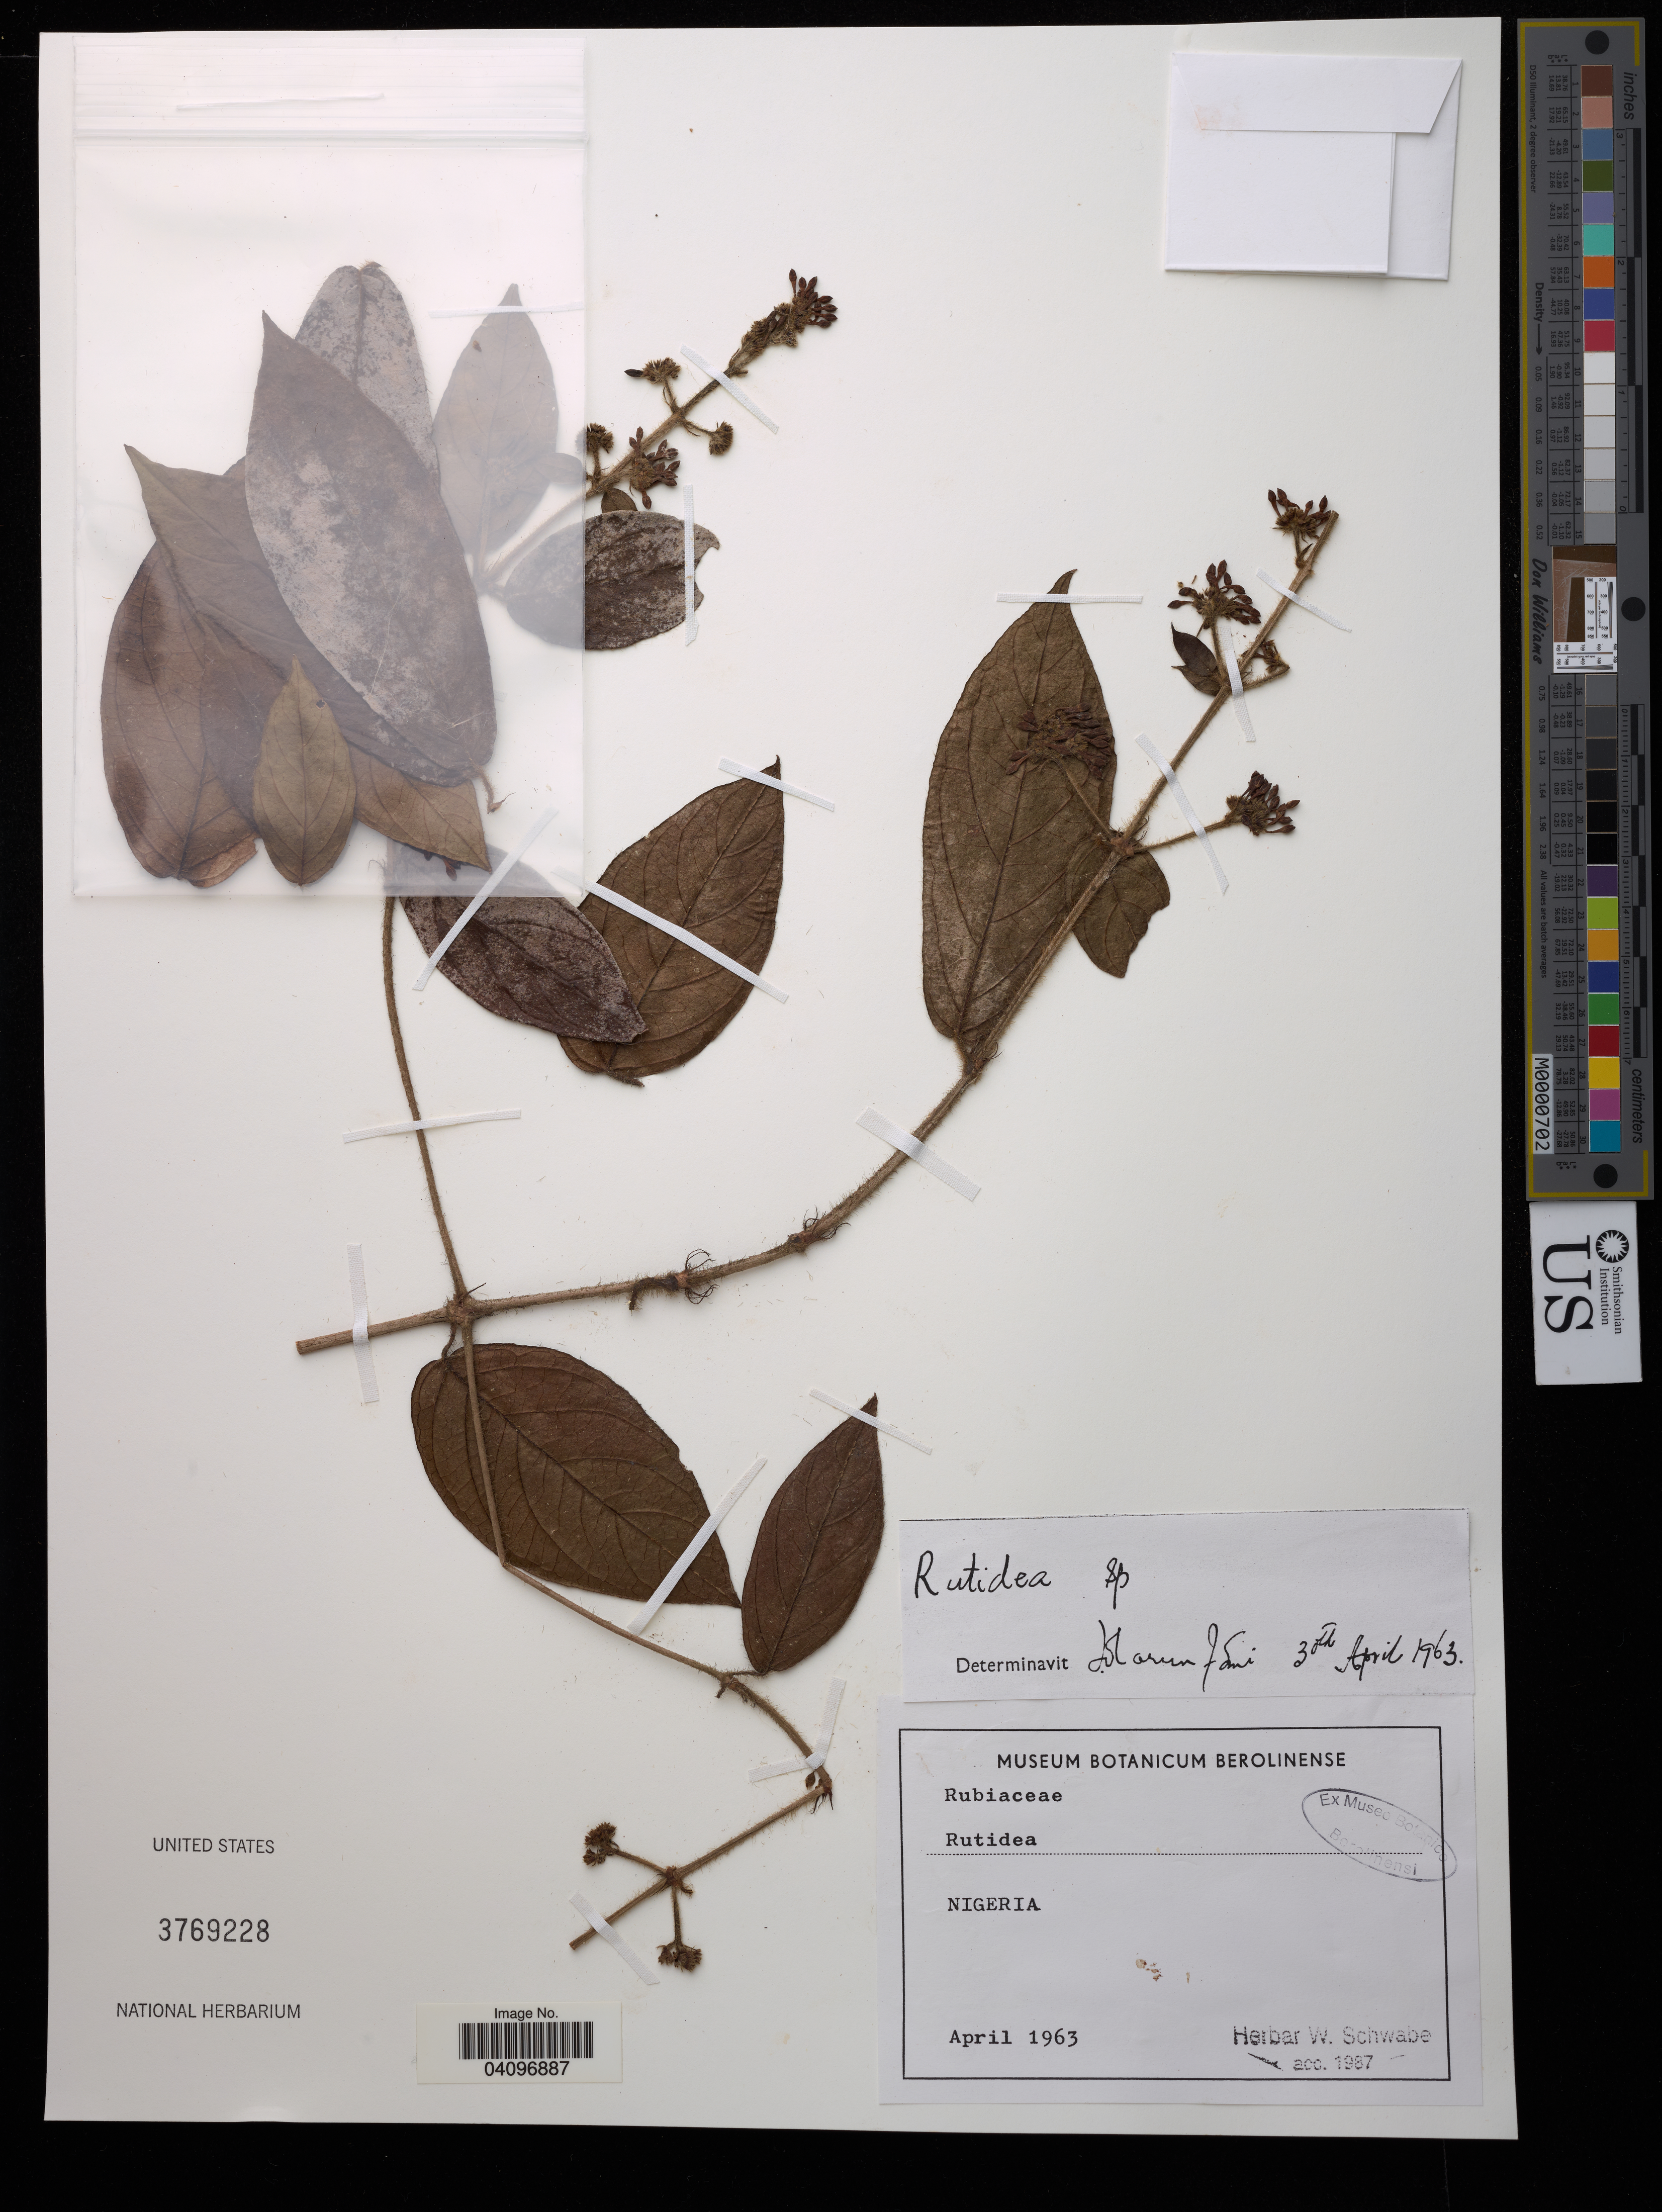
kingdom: Plantae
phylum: Tracheophyta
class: Magnoliopsida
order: Gentianales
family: Rubiaceae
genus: Rutidea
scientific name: Rutidea sp.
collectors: W. Schwabe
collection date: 1963-04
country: Nigeria